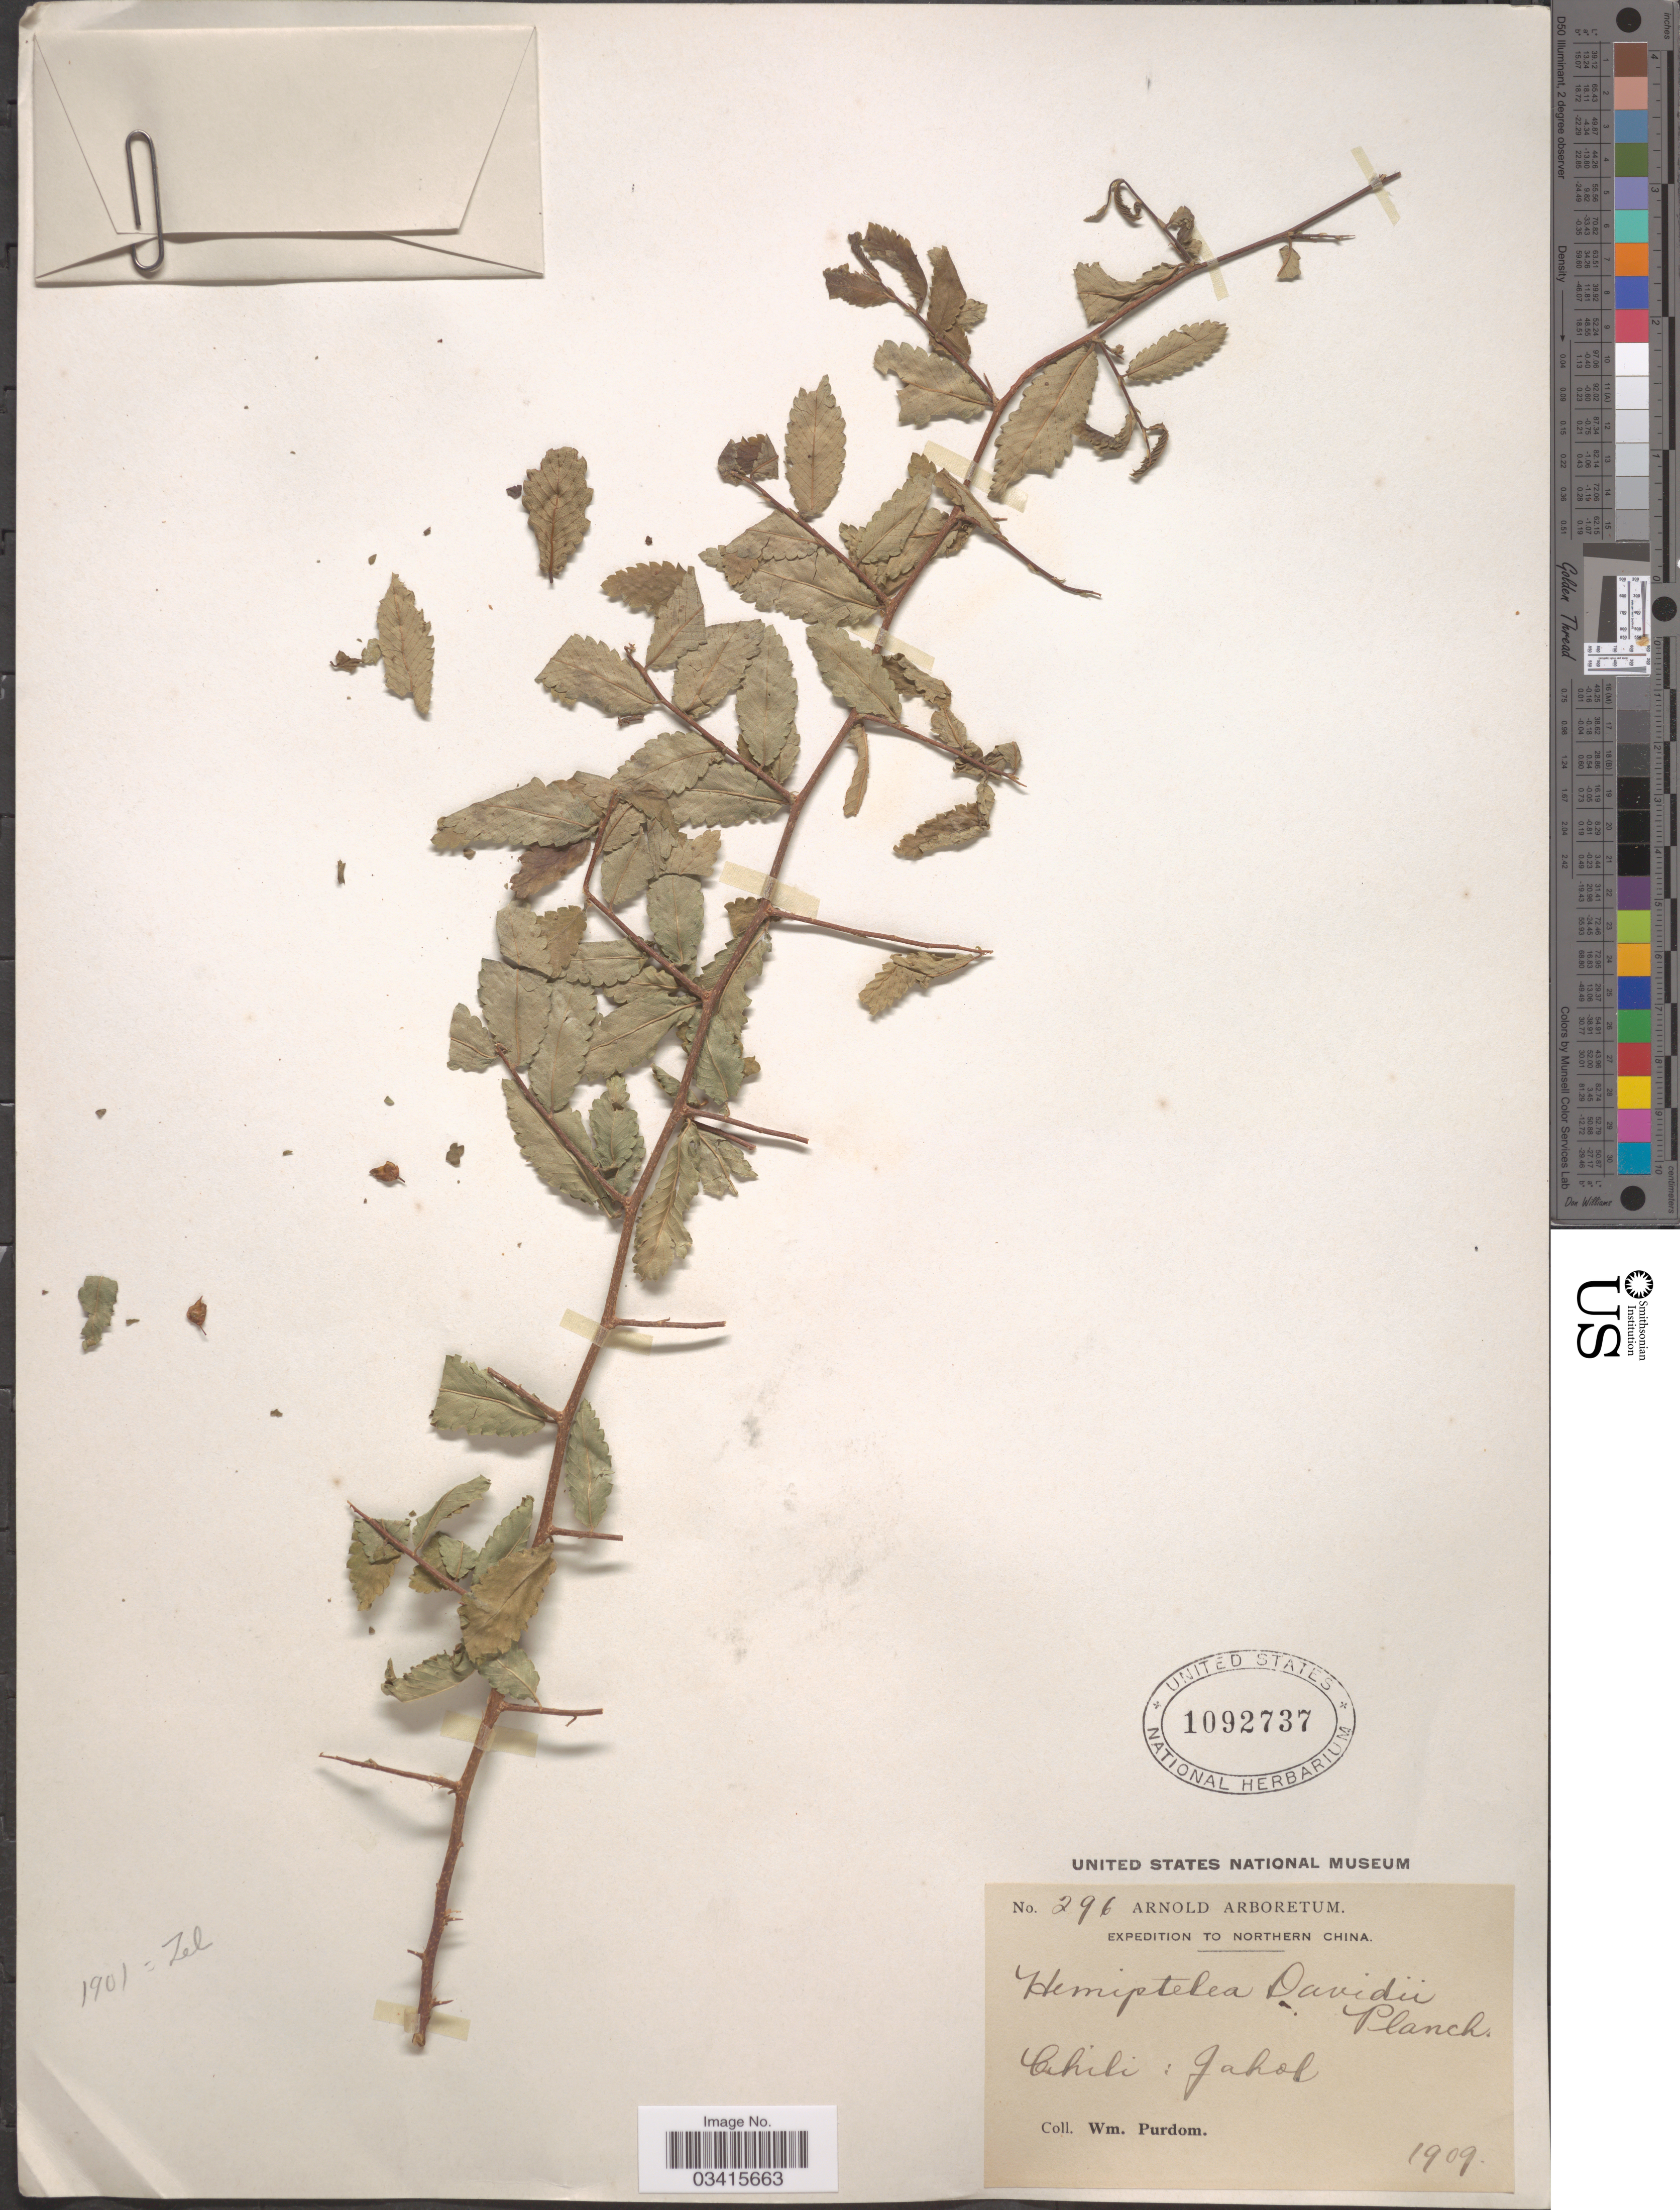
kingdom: Plantae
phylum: Tracheophyta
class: Magnoliopsida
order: Rosales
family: Ulmaceae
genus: Hemiptelea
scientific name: Hemiptelea davidii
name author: (Hance) Planch.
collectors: W. Purdom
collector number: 296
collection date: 1909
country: China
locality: Northern China. Chili: Jahol.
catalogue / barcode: US 1092737